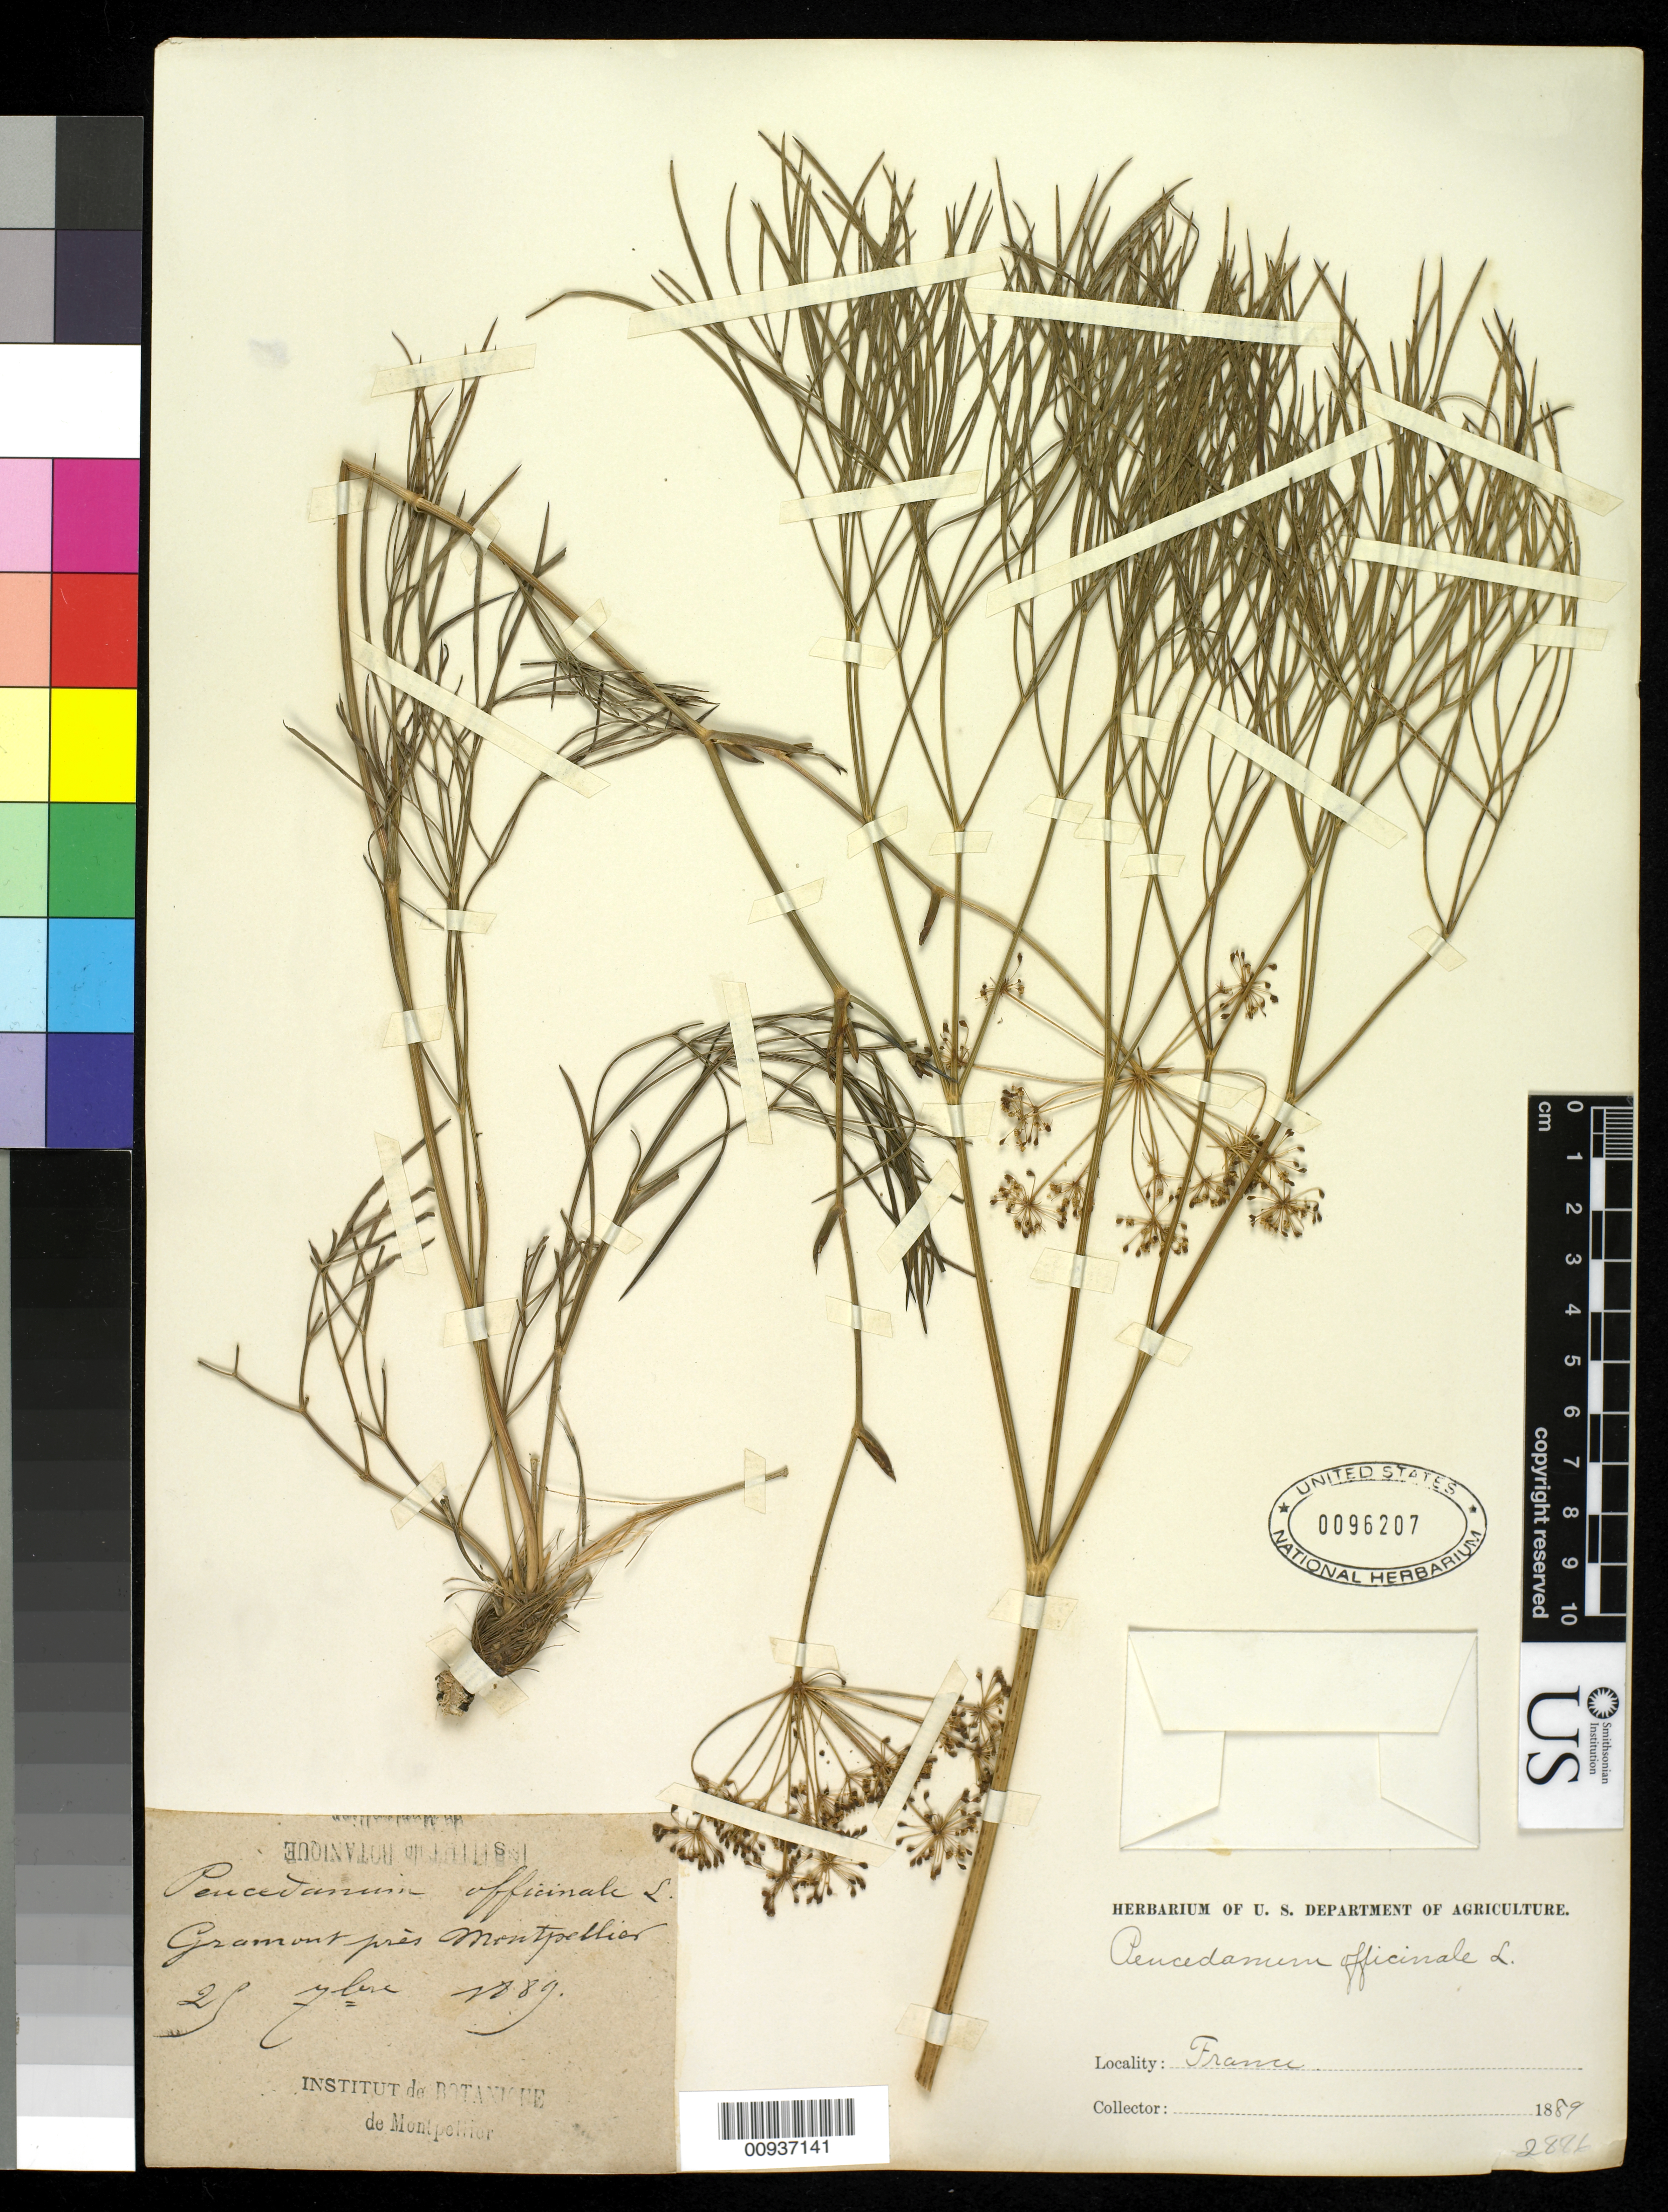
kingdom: Plantae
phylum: Tracheophyta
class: Magnoliopsida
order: Apiales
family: Apiaceae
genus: Peucedanum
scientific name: Peucedanum officinale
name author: L.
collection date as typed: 21 Jul 1889 or 26 Jul 1889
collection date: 1889-07-21 or 1889-07-26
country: France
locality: Gramant pres Montpellier.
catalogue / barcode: US 96207